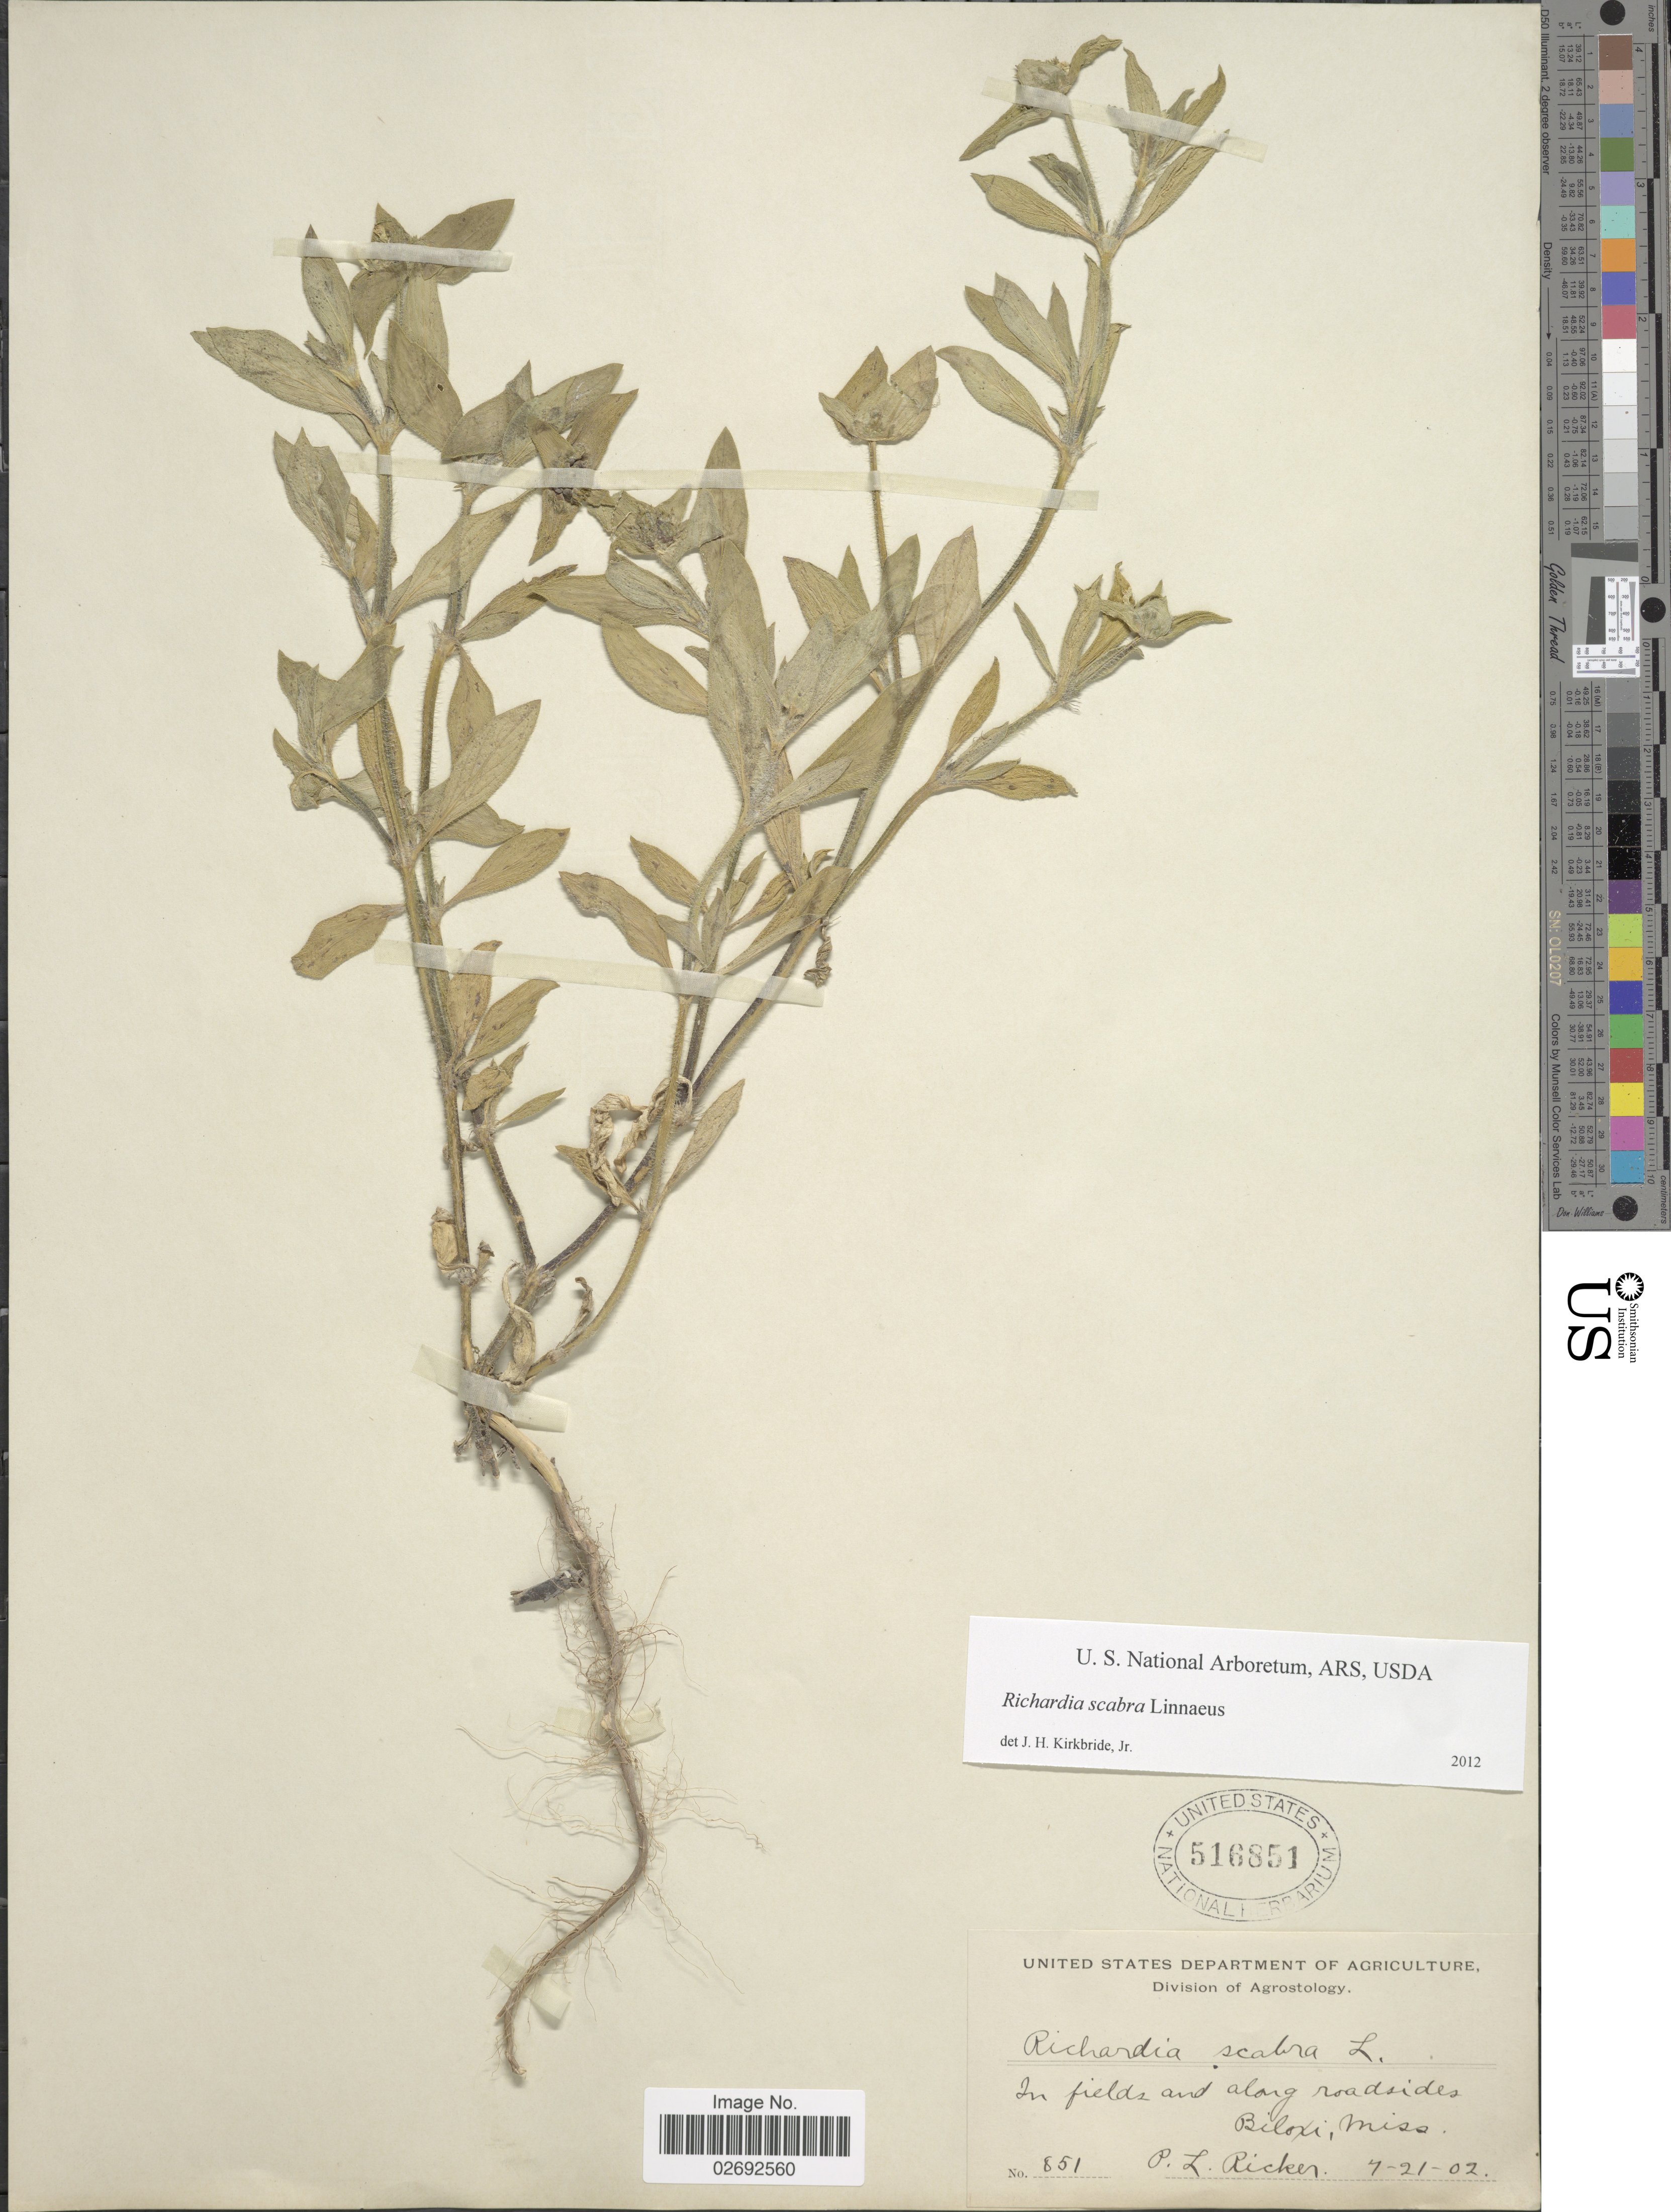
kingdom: Plantae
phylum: Tracheophyta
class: Magnoliopsida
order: Gentianales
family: Rubiaceae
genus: Richardia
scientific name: Richardia scabra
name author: L.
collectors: P. Ricker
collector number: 851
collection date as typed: Transcribed d/m/y: 21/7/2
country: United States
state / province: Mississippi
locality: In fields and along roadsides Biloxi, Miss.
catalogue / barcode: US 516851